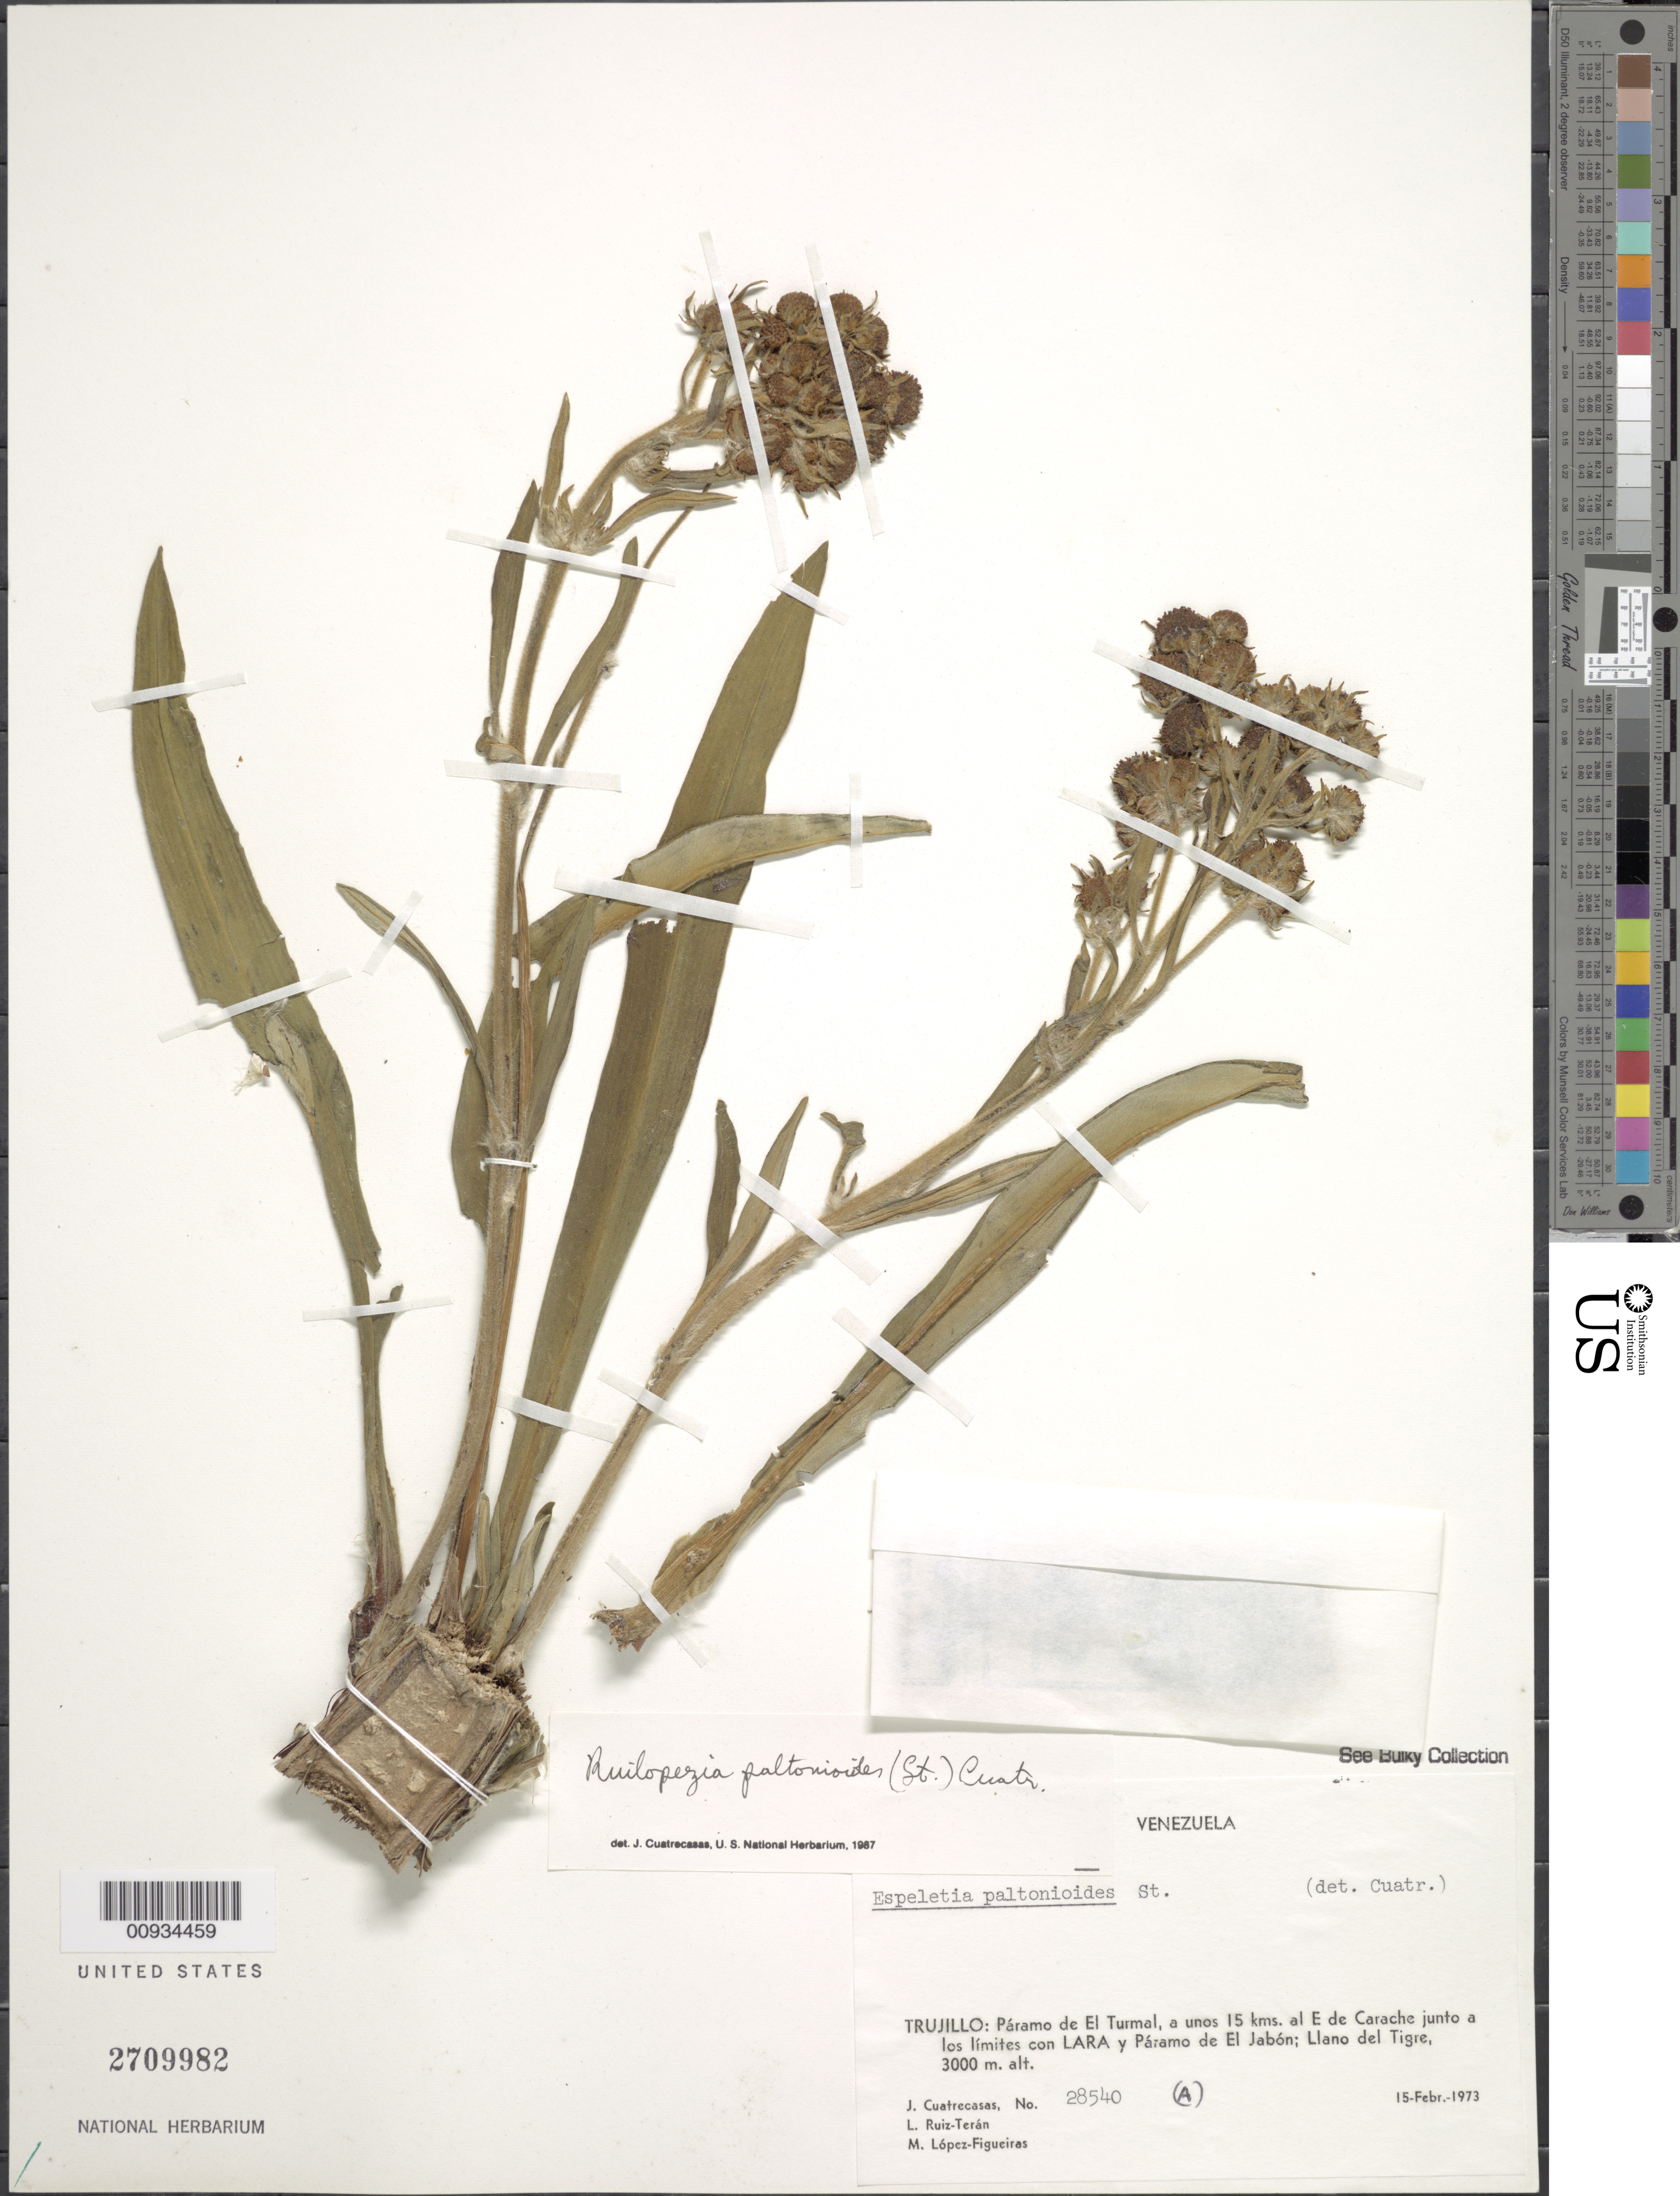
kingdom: Plantae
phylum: Tracheophyta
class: Magnoliopsida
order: Asterales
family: Asteraceae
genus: Ruilopezia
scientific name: Ruilopezia paltonioides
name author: (Standl.) Cuatrec.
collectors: J. Cuatrecasas, L. E. Ruíz-Terán & M. López Figueiras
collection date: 1973-02-15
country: Venezuela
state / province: Trujillo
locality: Páramo de El Turmal. A unos 15 kms. al E de Carache junto a los límites con Lara y Páramo de El Jabón; Llano del Tigre.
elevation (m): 3000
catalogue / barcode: US 2709982